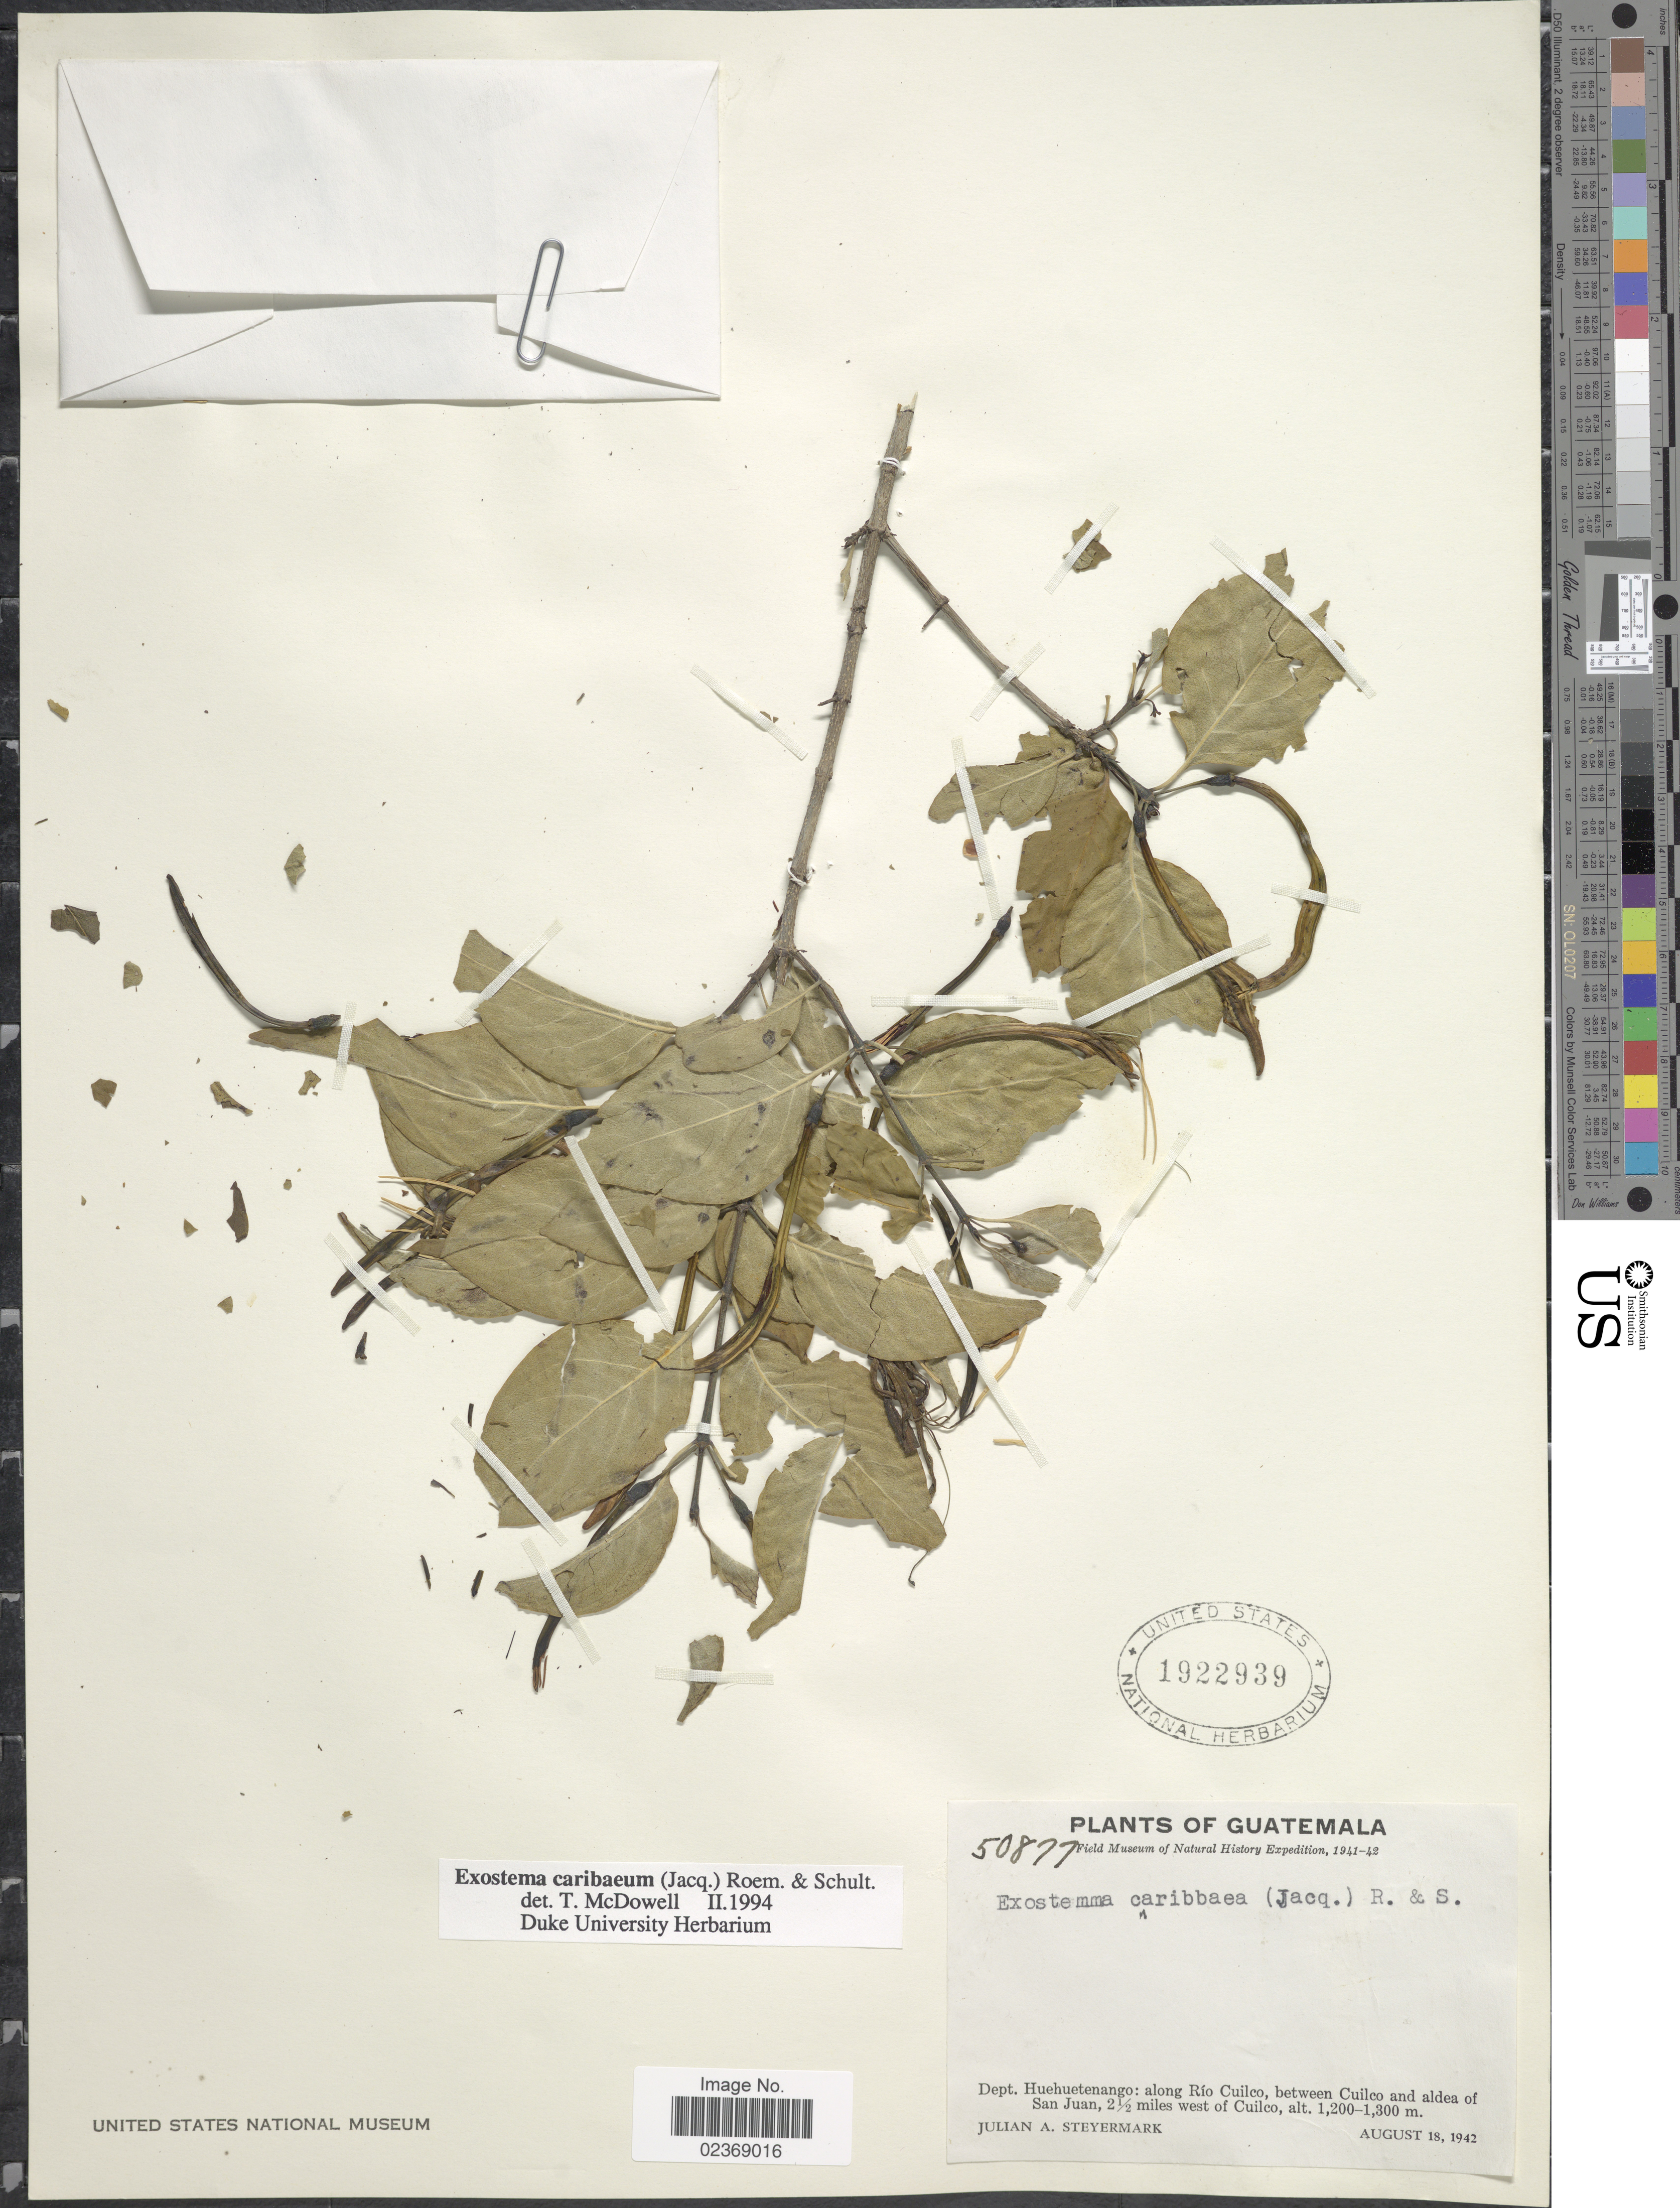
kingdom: Plantae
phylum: Tracheophyta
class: Magnoliopsida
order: Gentianales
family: Rubiaceae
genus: Exostema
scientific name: Exostema caribaeum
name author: (Jacq.) Roem. & Schult.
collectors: J. Steyermark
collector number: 50877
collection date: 1942-08-18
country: Guatemala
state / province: Huehuetenango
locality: Dept. Huehuetenango: along Río Cuilco, between Cuilco and aldea of San Juan, 2½ miles west Cuilco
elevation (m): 1200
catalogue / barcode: US 1922939